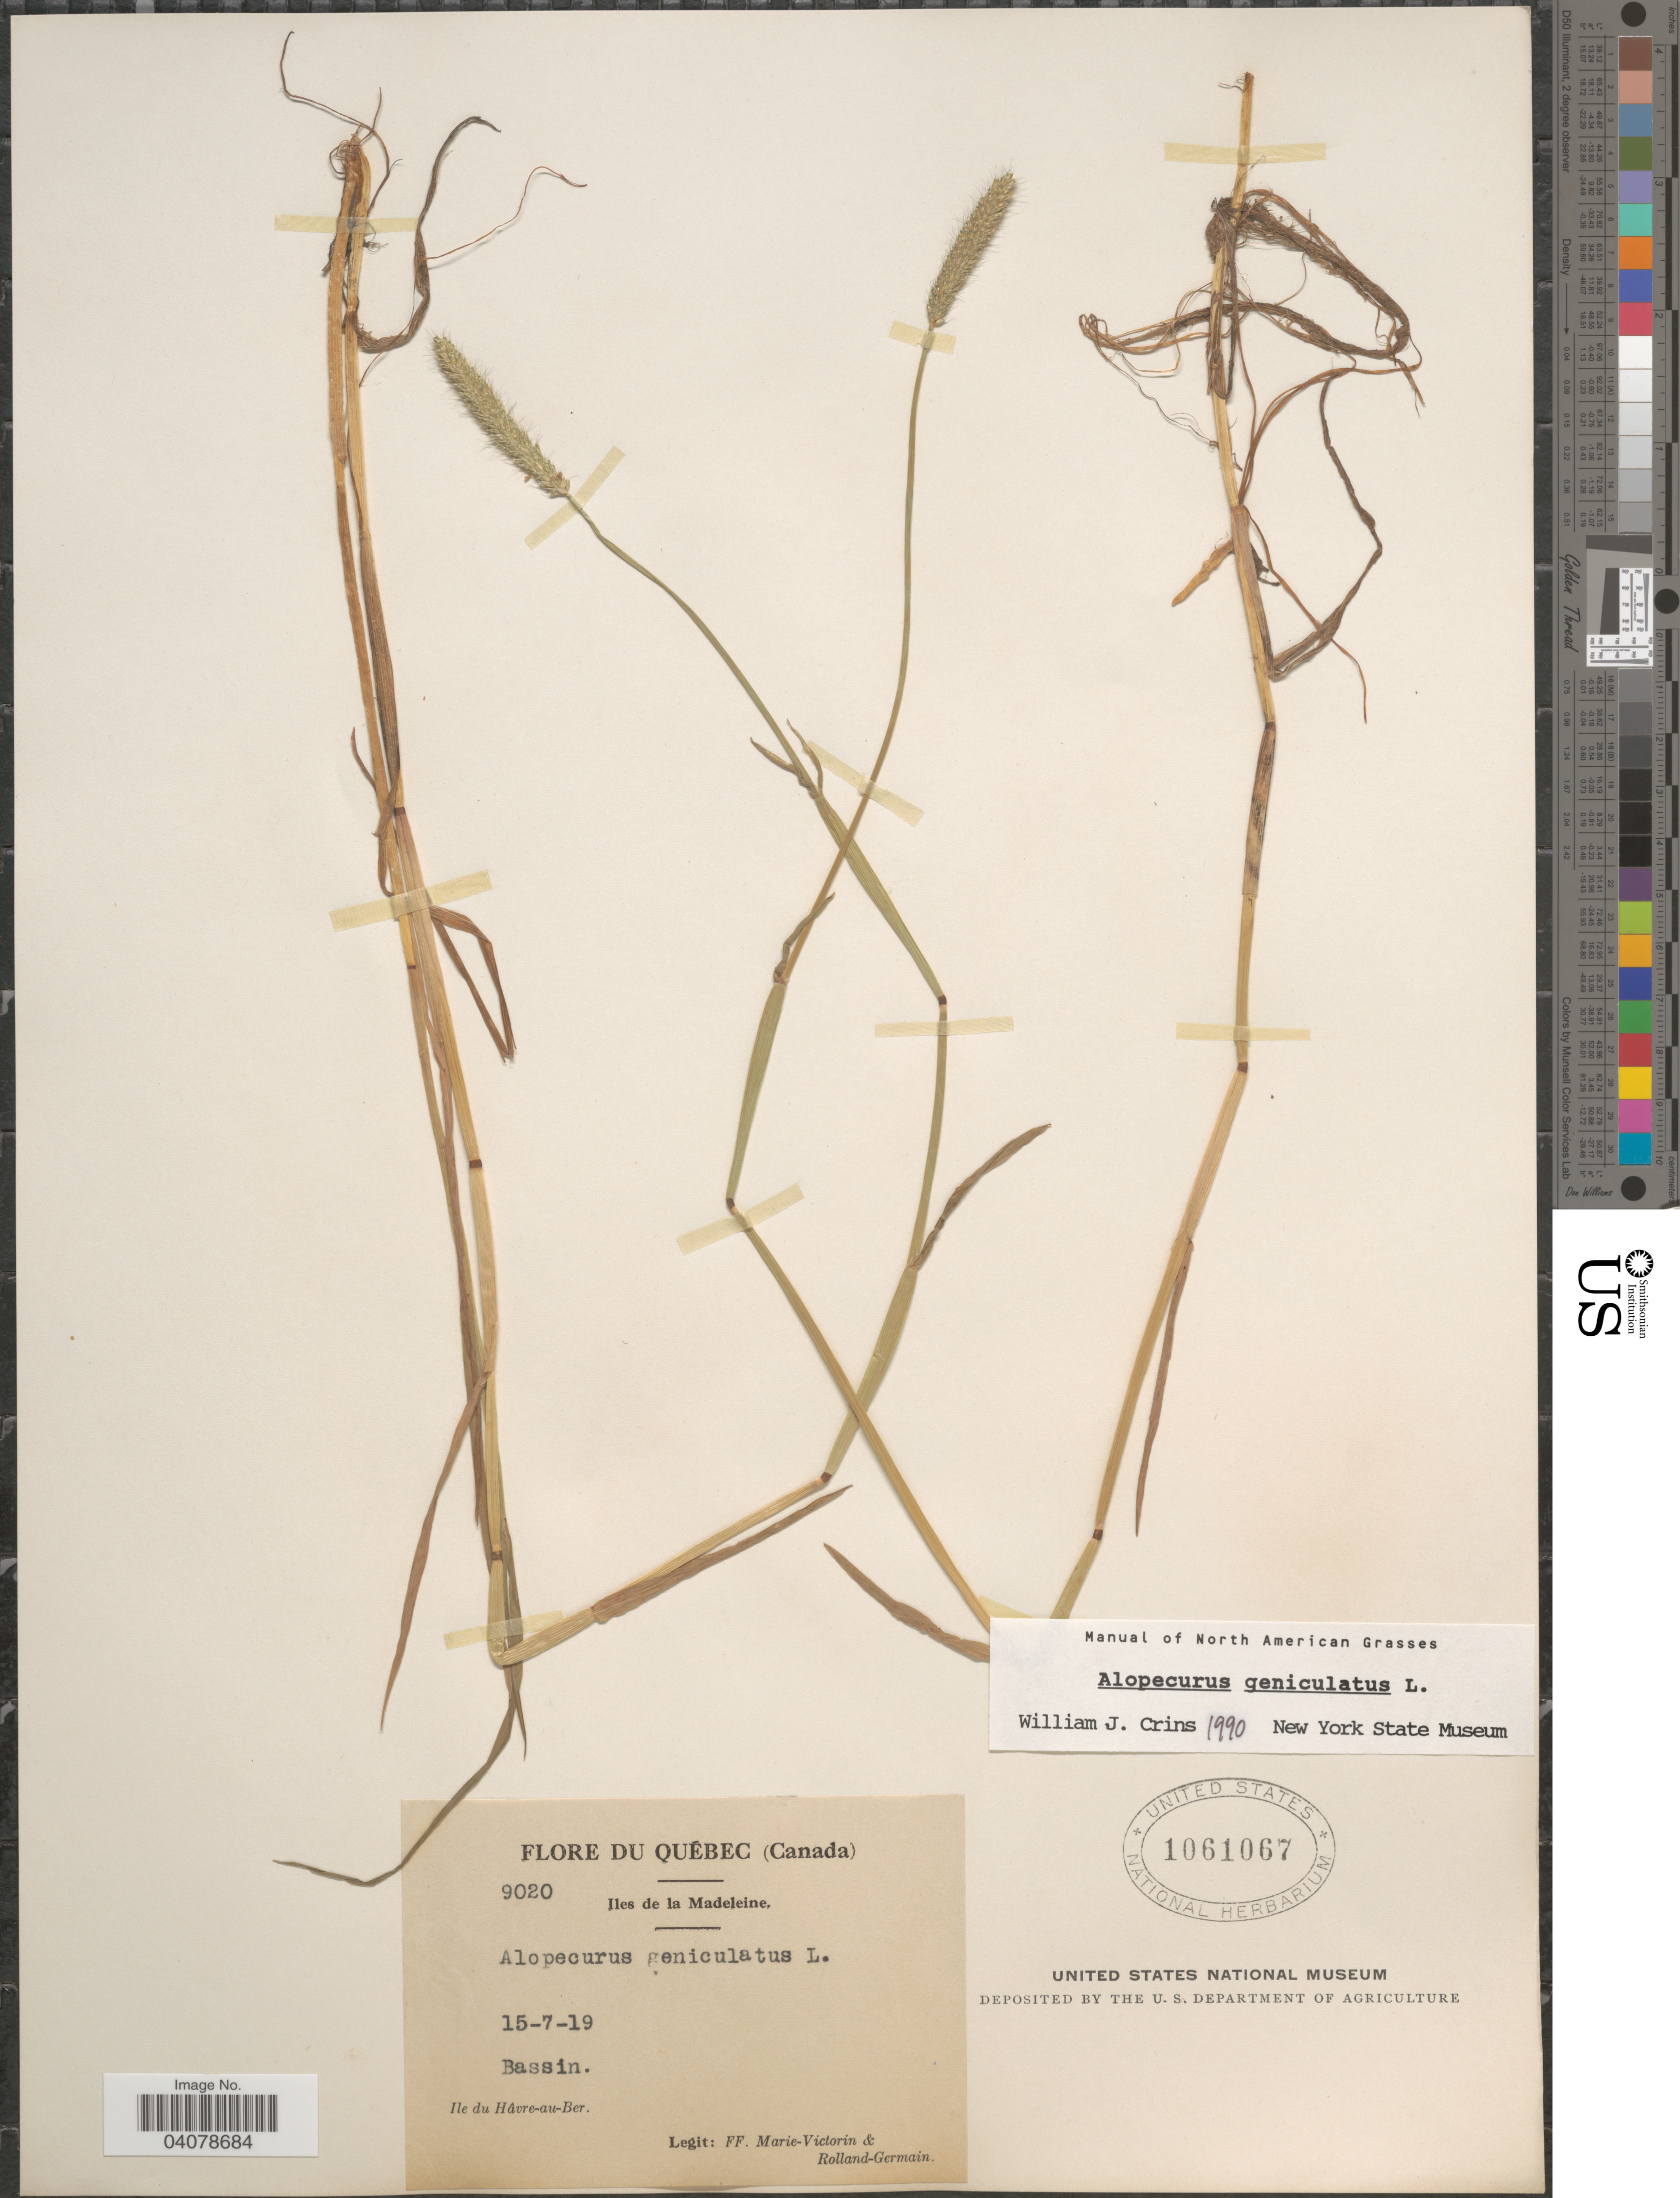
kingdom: Plantae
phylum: Tracheophyta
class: Liliopsida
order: Poales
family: Poaceae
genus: Alopecurus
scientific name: Alopecurus geniculatus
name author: L.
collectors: F. Marie-Victorin & Rolland-Germain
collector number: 9020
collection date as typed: Transcribed d/m/y: 15/7/19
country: Canada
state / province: Quebec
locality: Iles de la Madeleine. Bassin. Ile du Hâvre-au-Ber.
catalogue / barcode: US 1061067